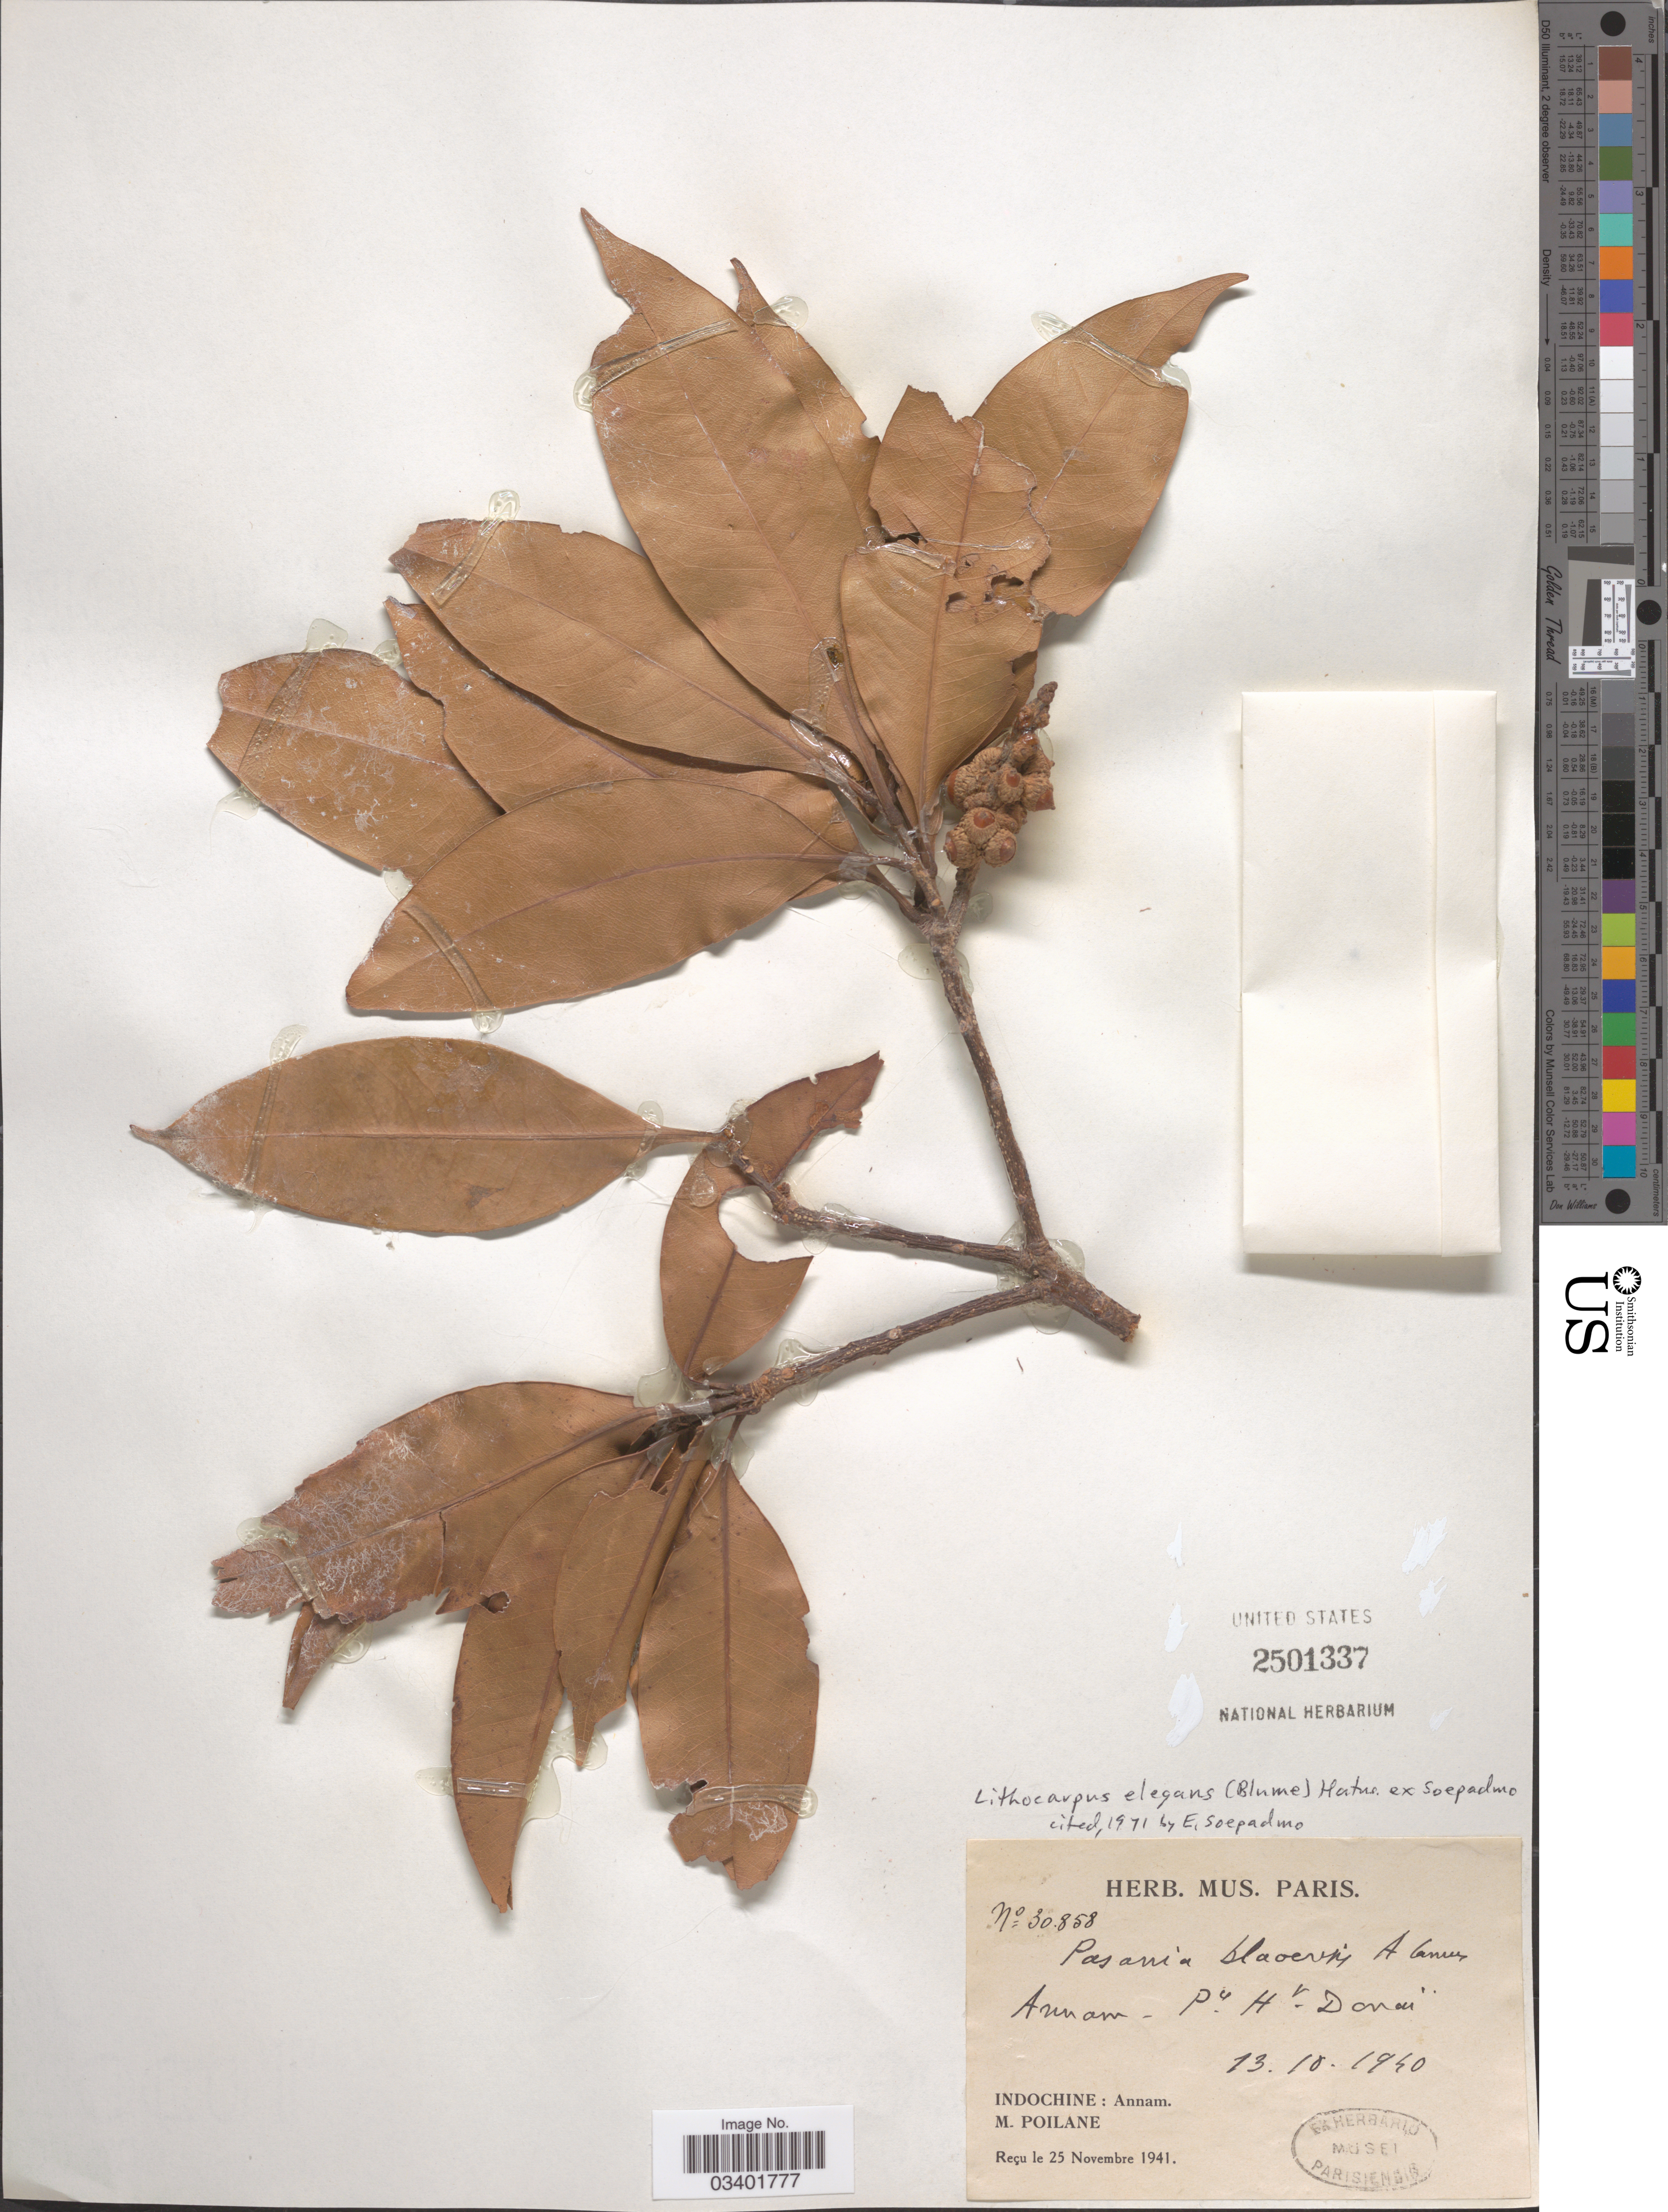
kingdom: Plantae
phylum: Tracheophyta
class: Magnoliopsida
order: Fagales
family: Fagaceae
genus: Lithocarpus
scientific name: Lithocarpus elegans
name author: (Blume) Hatus. ex Soepadmo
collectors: M. Poilane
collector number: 30858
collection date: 1940-10-13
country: Vietnam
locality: Annam - Pr. Ht. Donaï. Indochine.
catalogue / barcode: US 2501337